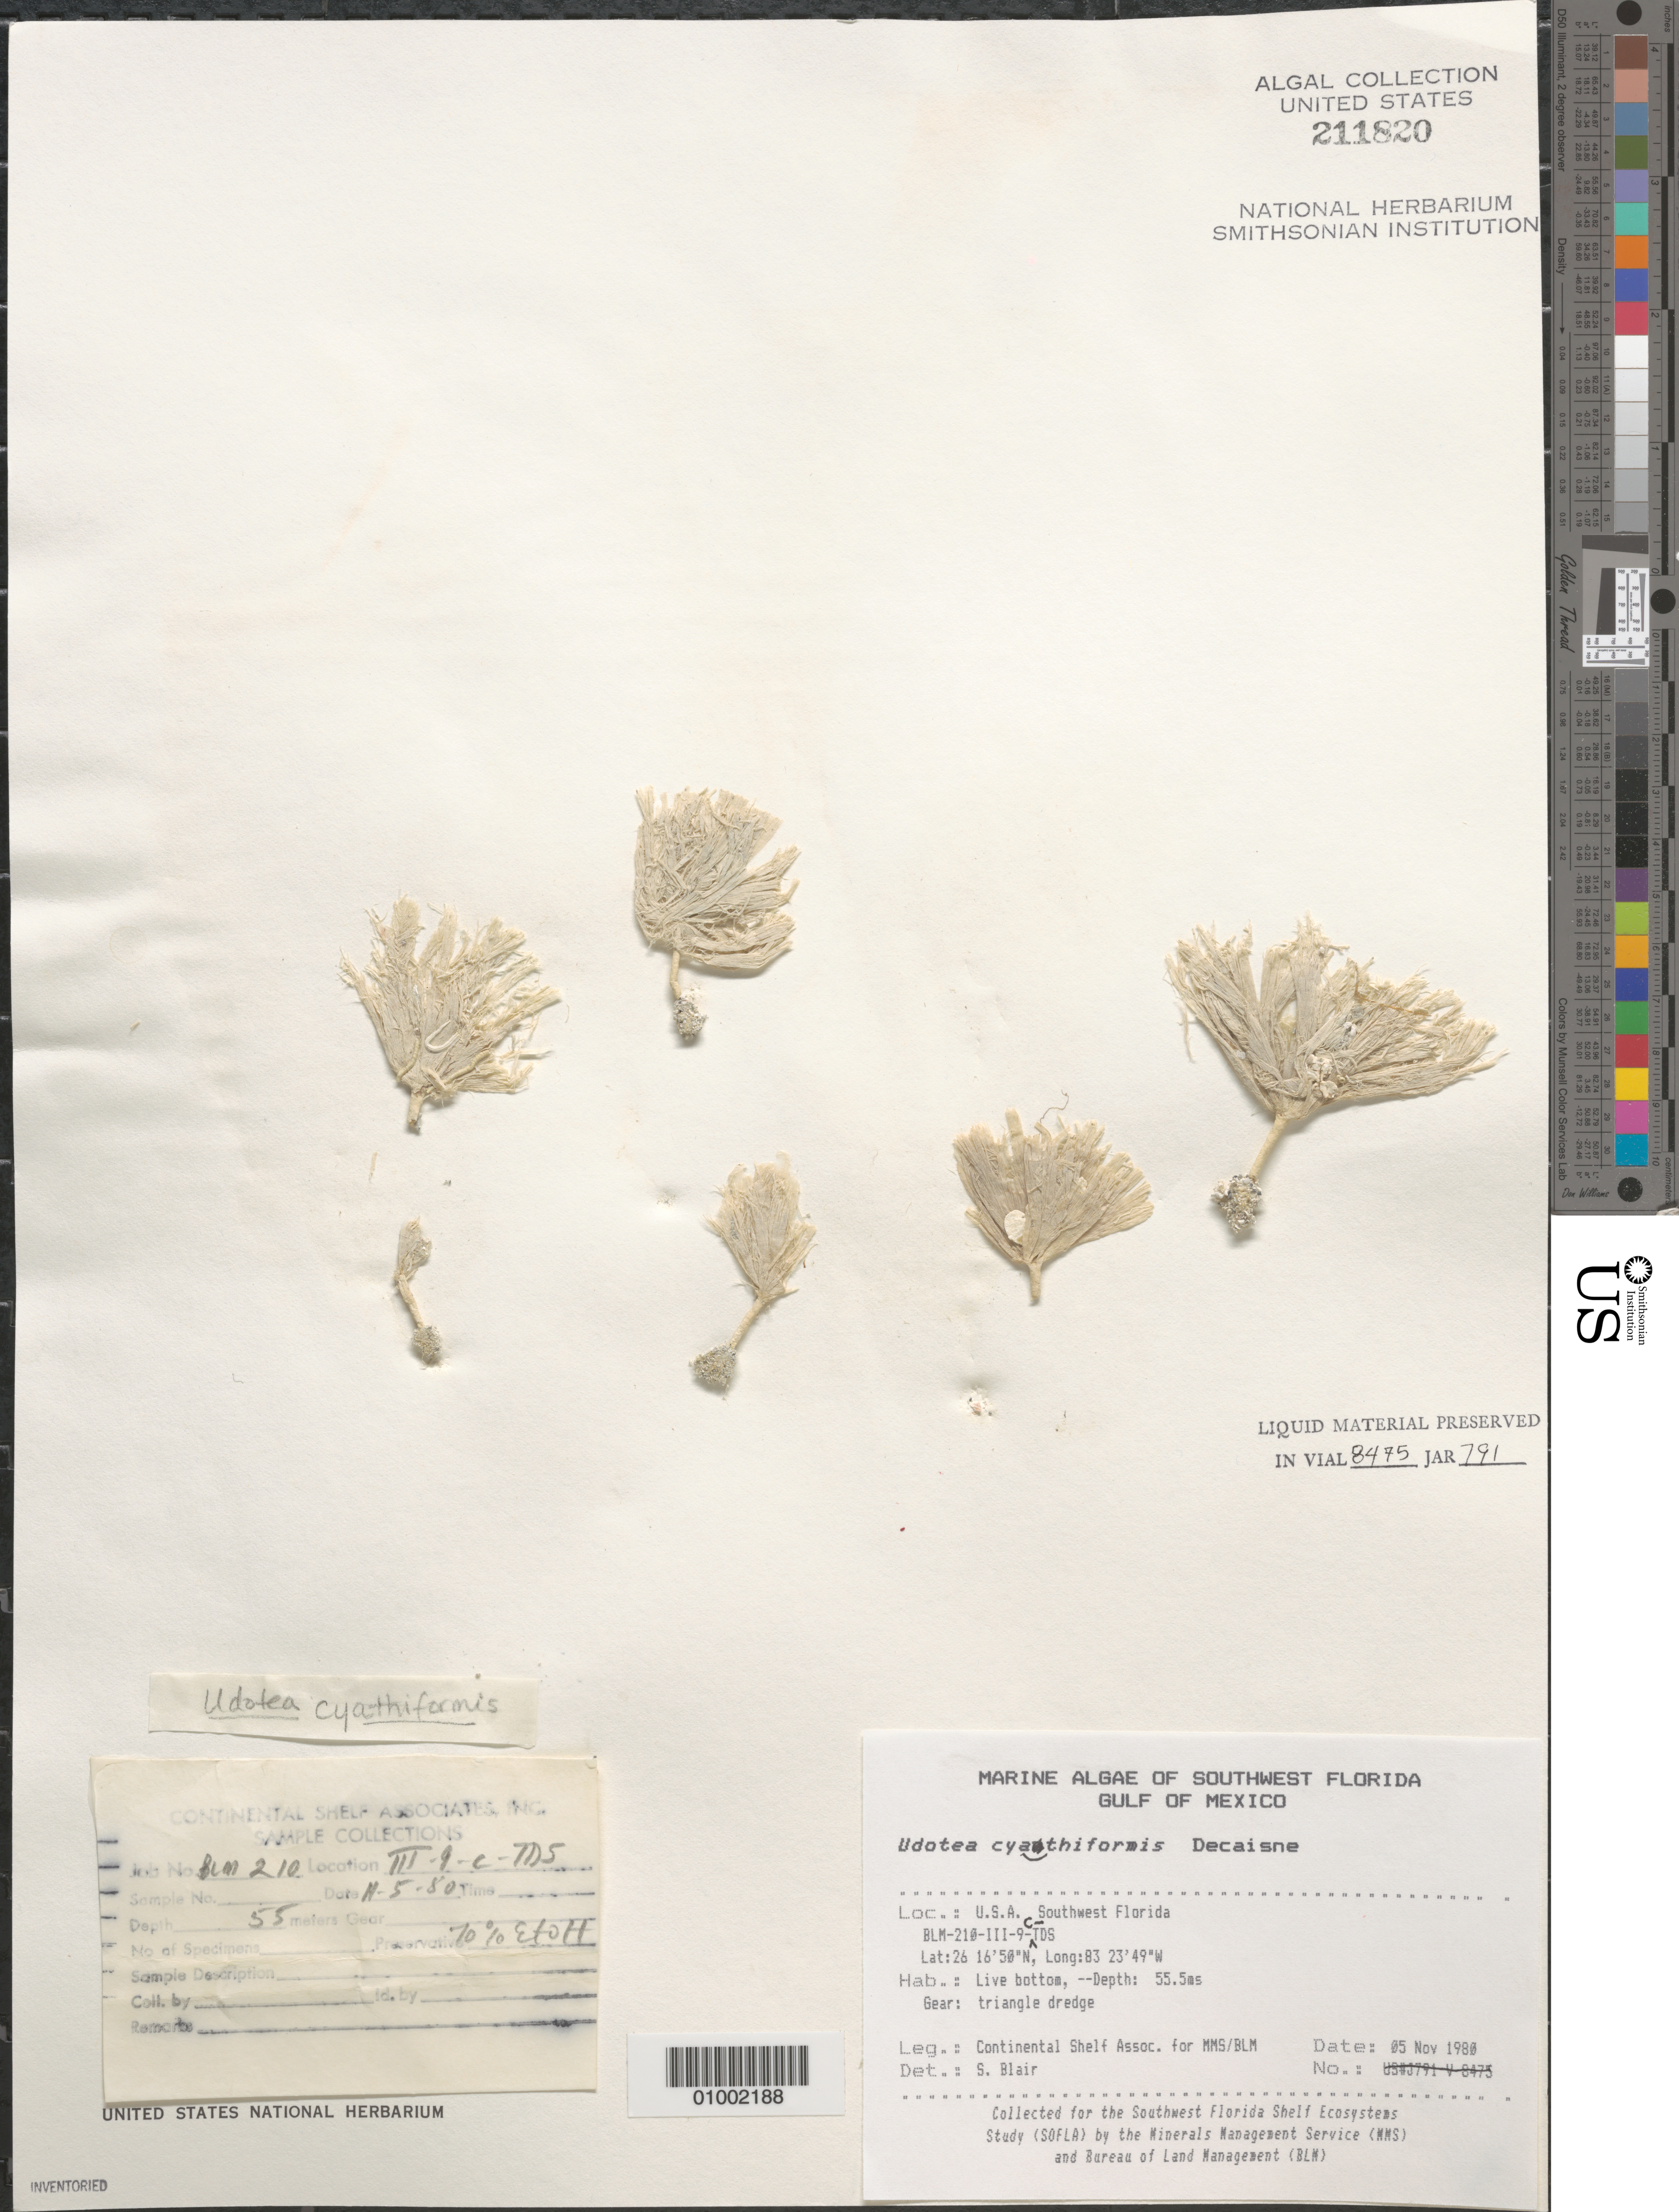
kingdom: Plantae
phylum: Chlorophyta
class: Ulvophyceae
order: Bryopsidales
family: Udoteaceae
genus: Udotea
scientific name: Udotea cyathiformis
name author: Decne.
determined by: Blair, S. M.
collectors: Continental Shelf Associates for the MMS/BLM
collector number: BLM-210-III-9-C-TDS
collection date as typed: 05 Nov 1980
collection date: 1980-11-05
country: United States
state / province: Florida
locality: Gulf of Mexico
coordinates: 26 16'50"N, 83 23'49"W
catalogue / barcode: US 211820